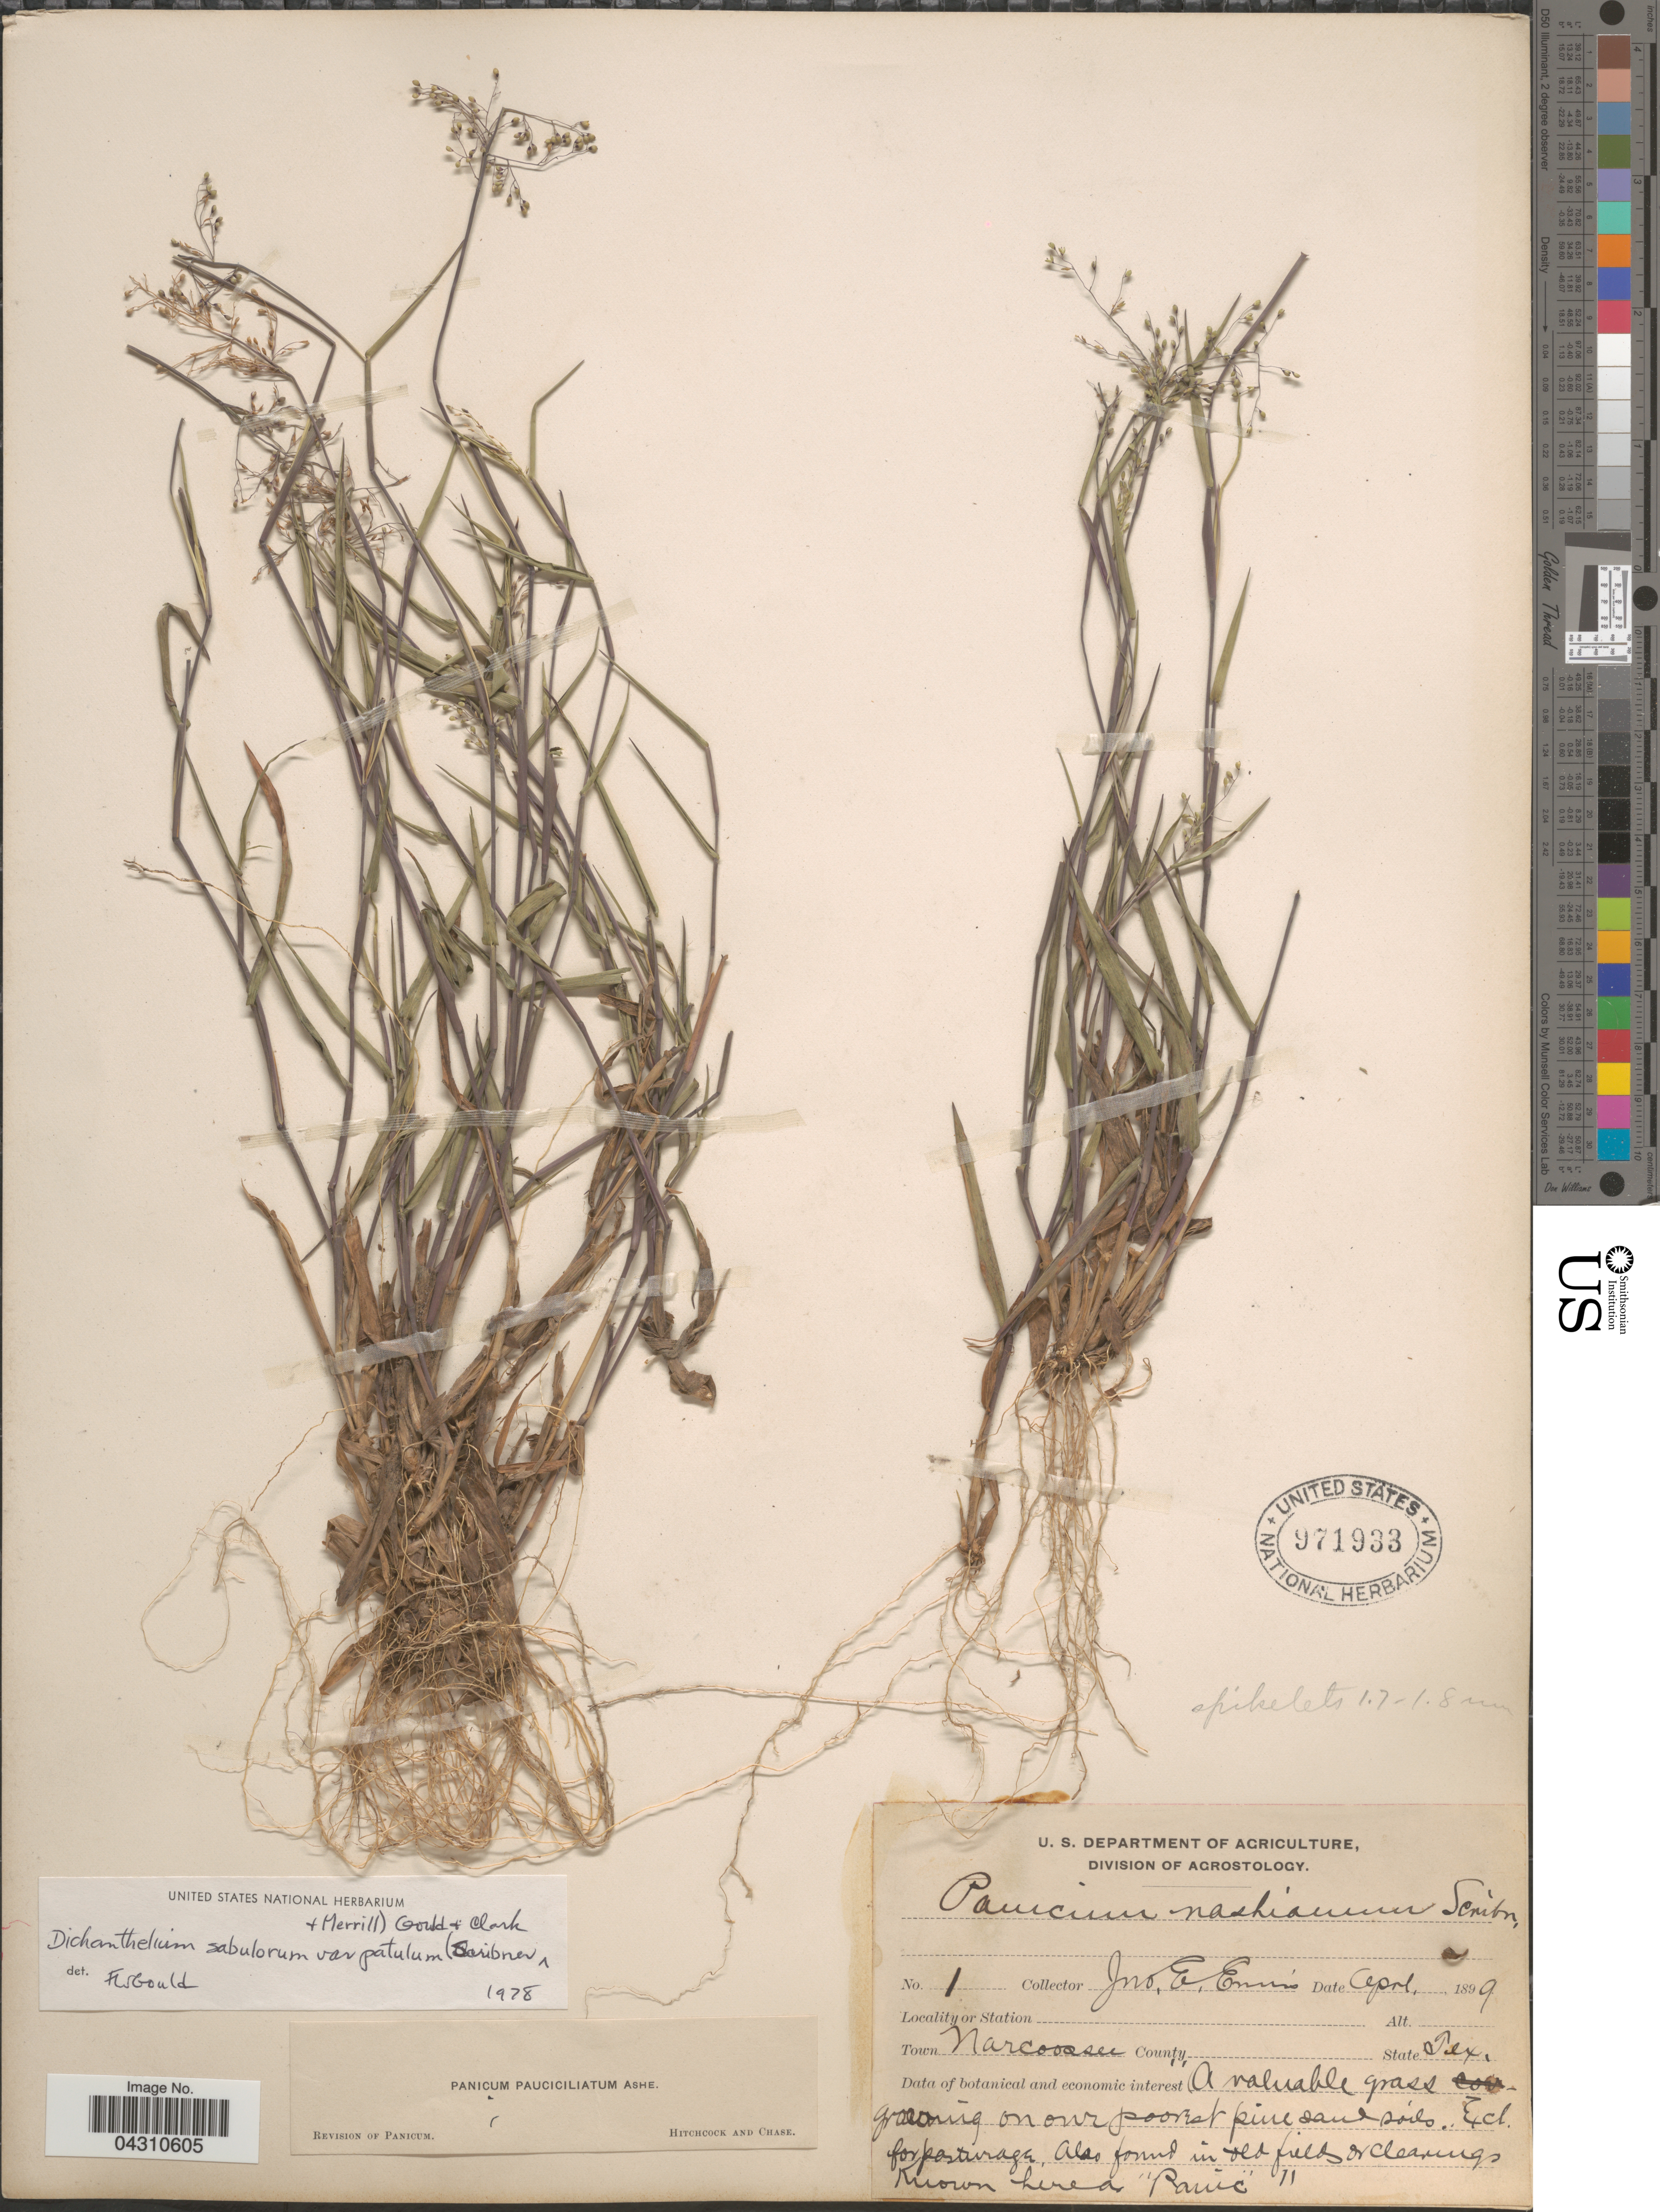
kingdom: Plantae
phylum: Tracheophyta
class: Liliopsida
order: Poales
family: Poaceae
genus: Dichanthelium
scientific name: Dichanthelium portoricense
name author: (Desv. ex Ham.) B.F. Hansen & Wunderlin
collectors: J. Eunis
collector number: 1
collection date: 1899-04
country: United States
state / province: Texas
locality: Town Narcoossee.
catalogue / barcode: US 971933